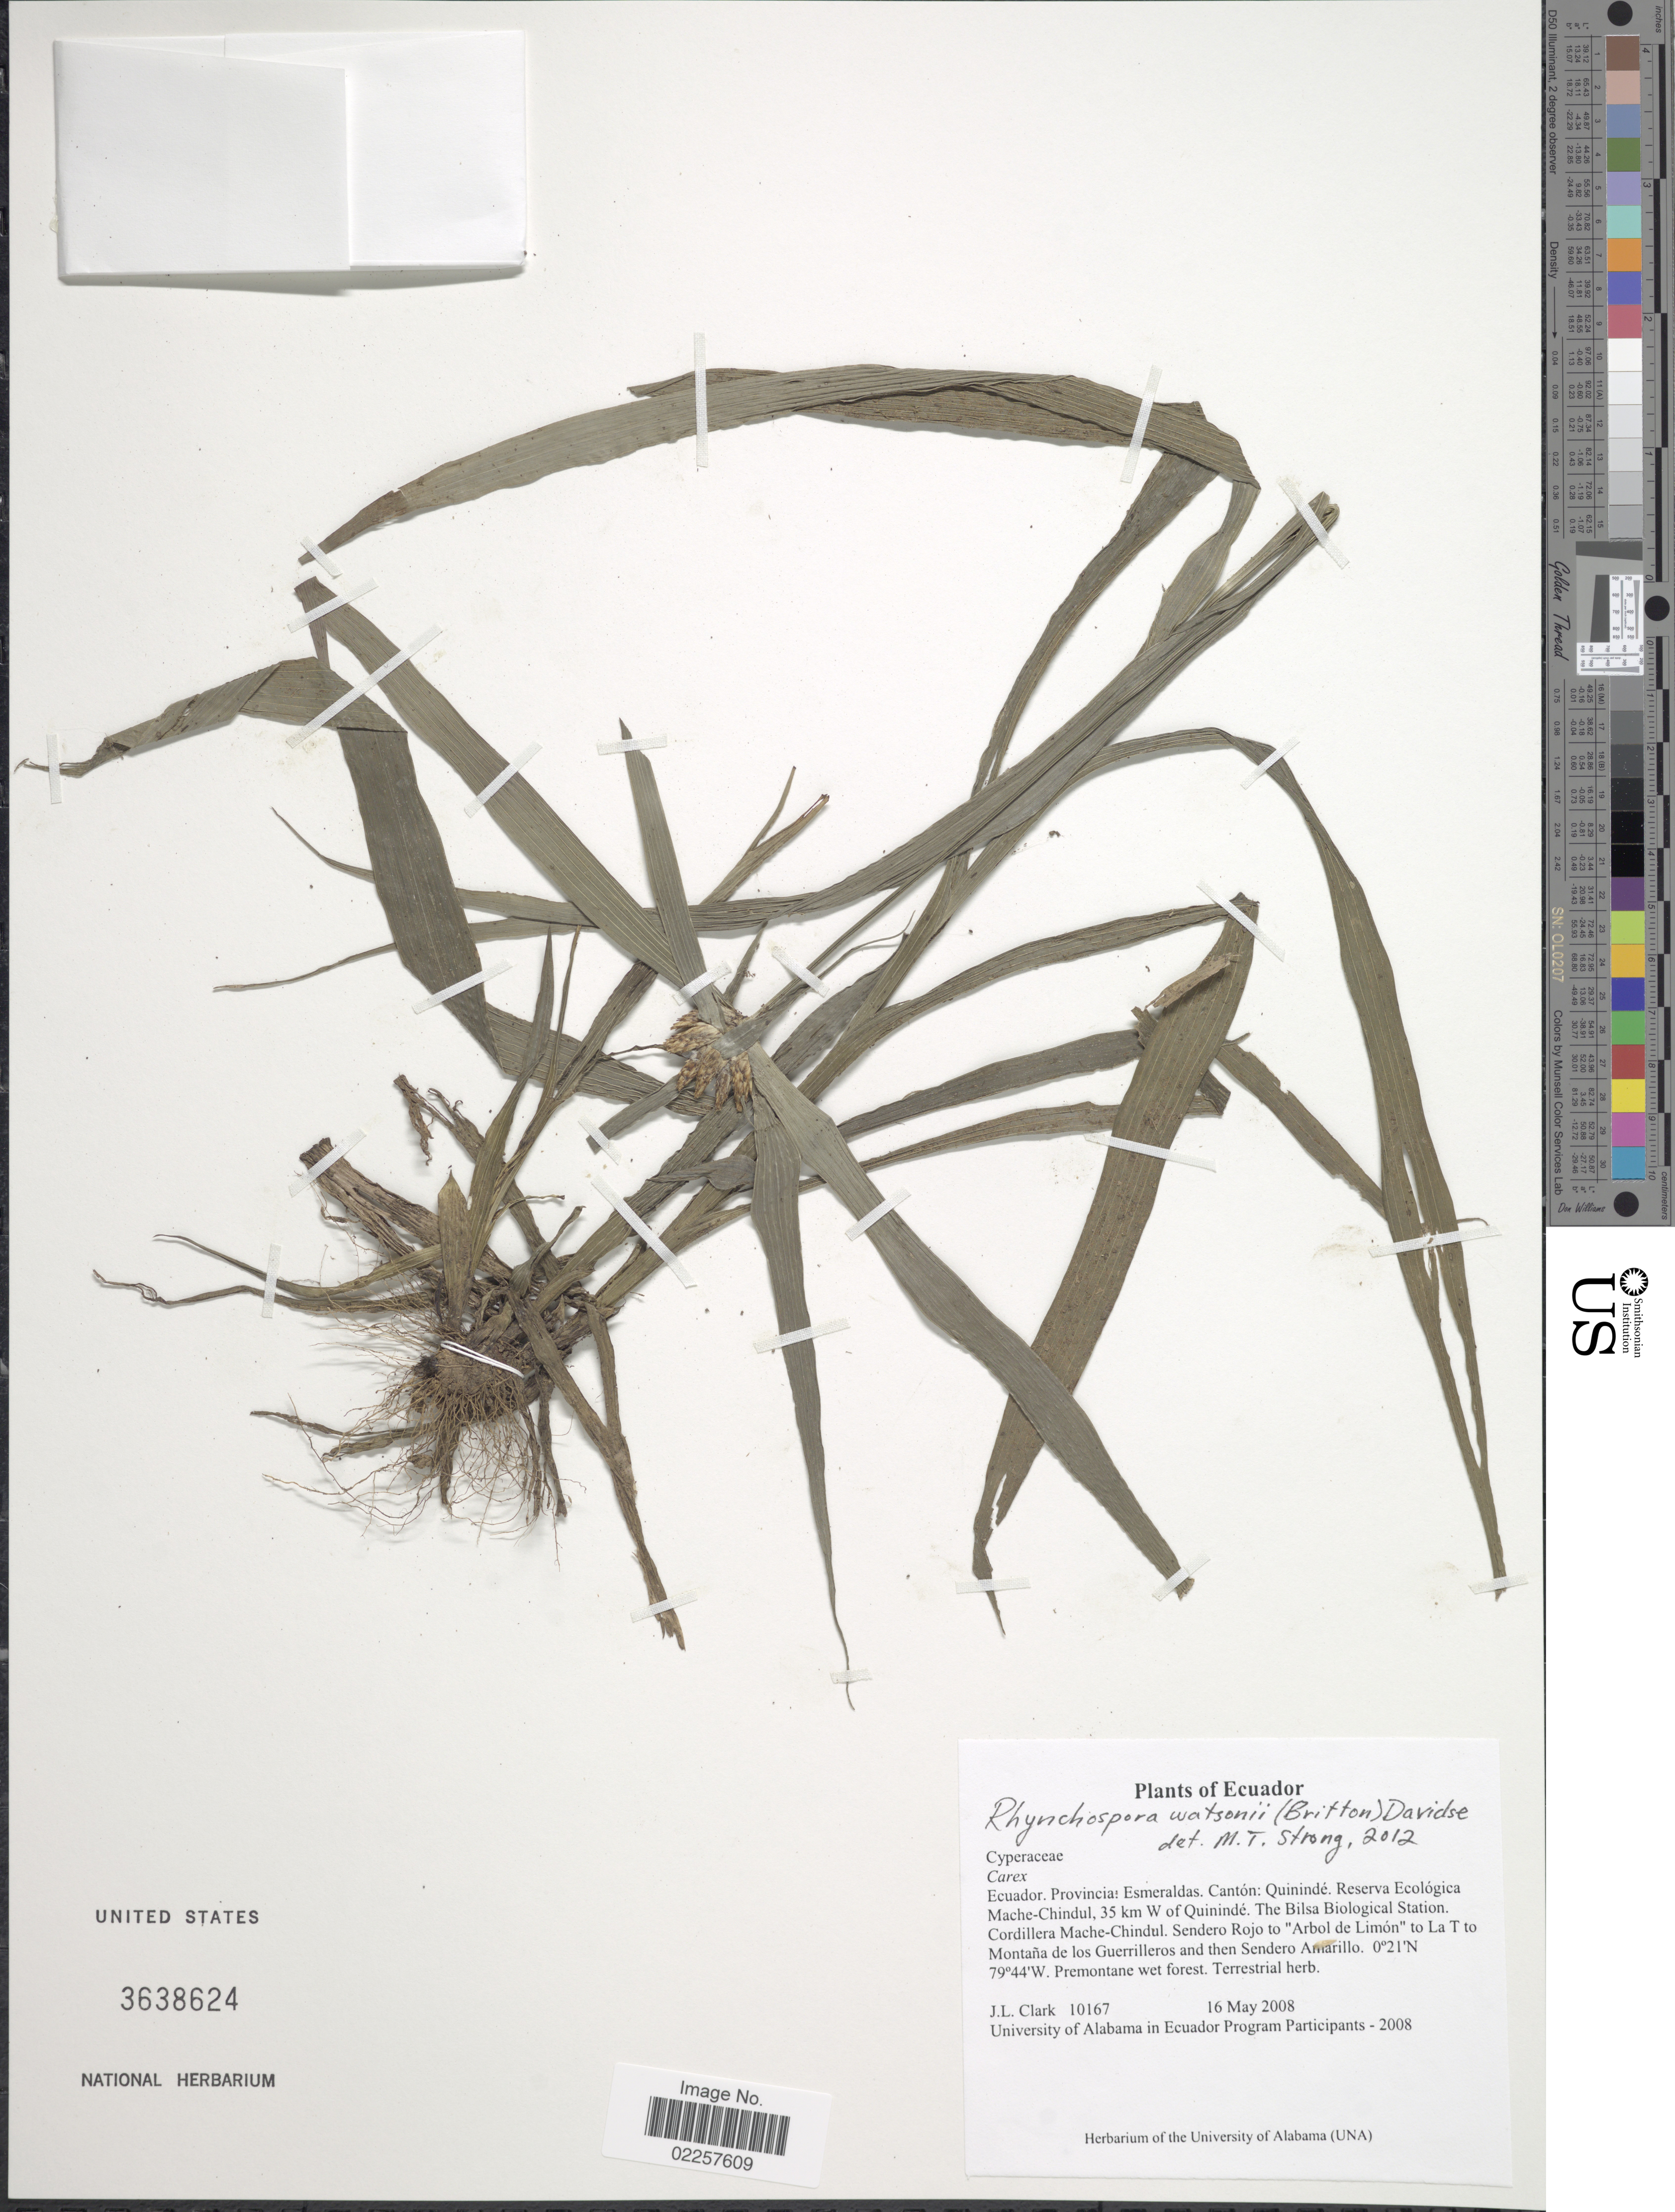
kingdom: Plantae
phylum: Tracheophyta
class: Liliopsida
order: Poales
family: Cyperaceae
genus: Rhynchospora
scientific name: Rhynchospora watsonii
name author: (Britton) Davidse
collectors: J. L. Clark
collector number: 10167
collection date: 2008-05-16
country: Ecuador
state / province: Esmeraldas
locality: Canton: Quininde. Reserva Ecologica Mache-Chindul, 35 km W of Quininde. The Bilsa Biological Station. Cordillera Mache-Chindul. Sendero Rojo to "Arbol de Limon" to La T to Montana de los Guerrilleros and them Sendero Amarillo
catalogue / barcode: US 3638624